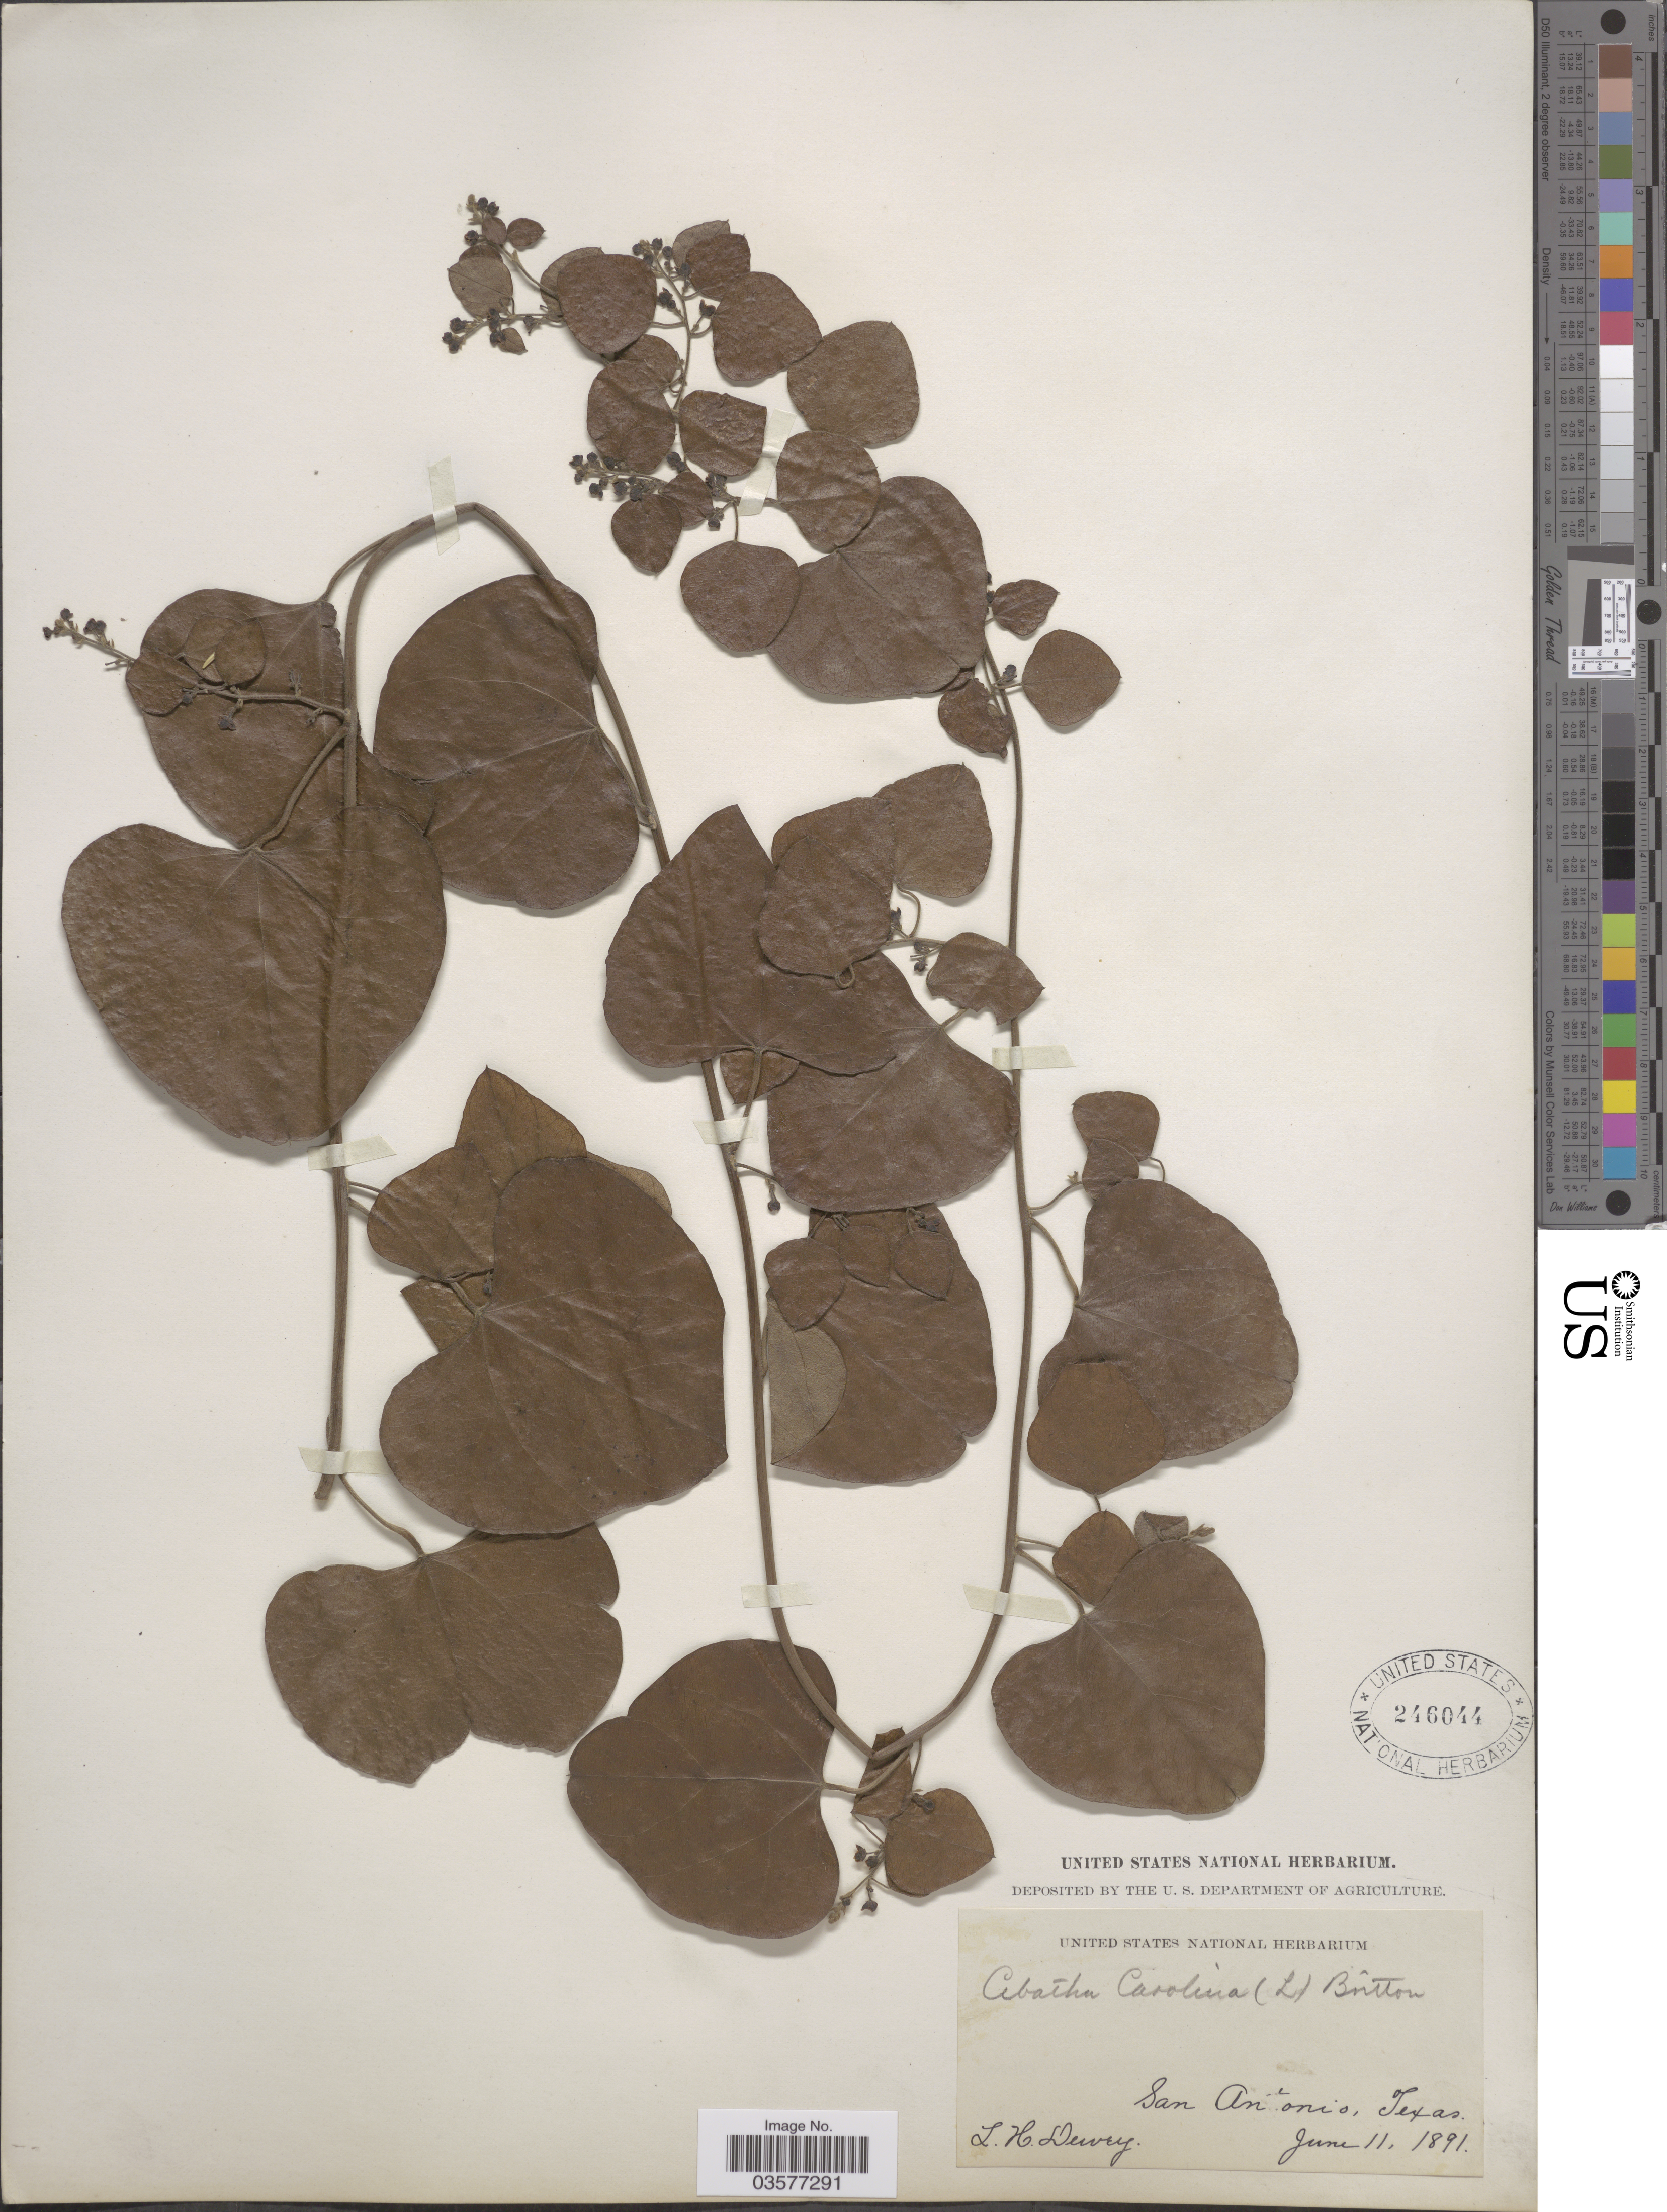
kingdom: Plantae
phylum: Tracheophyta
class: Magnoliopsida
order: Ranunculales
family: Menispermaceae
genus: Cocculus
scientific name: Cocculus carolinus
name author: (L.) DC.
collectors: L. H. Dewey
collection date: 1891-06-11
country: United States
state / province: Texas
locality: San Antonio.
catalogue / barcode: US 246044